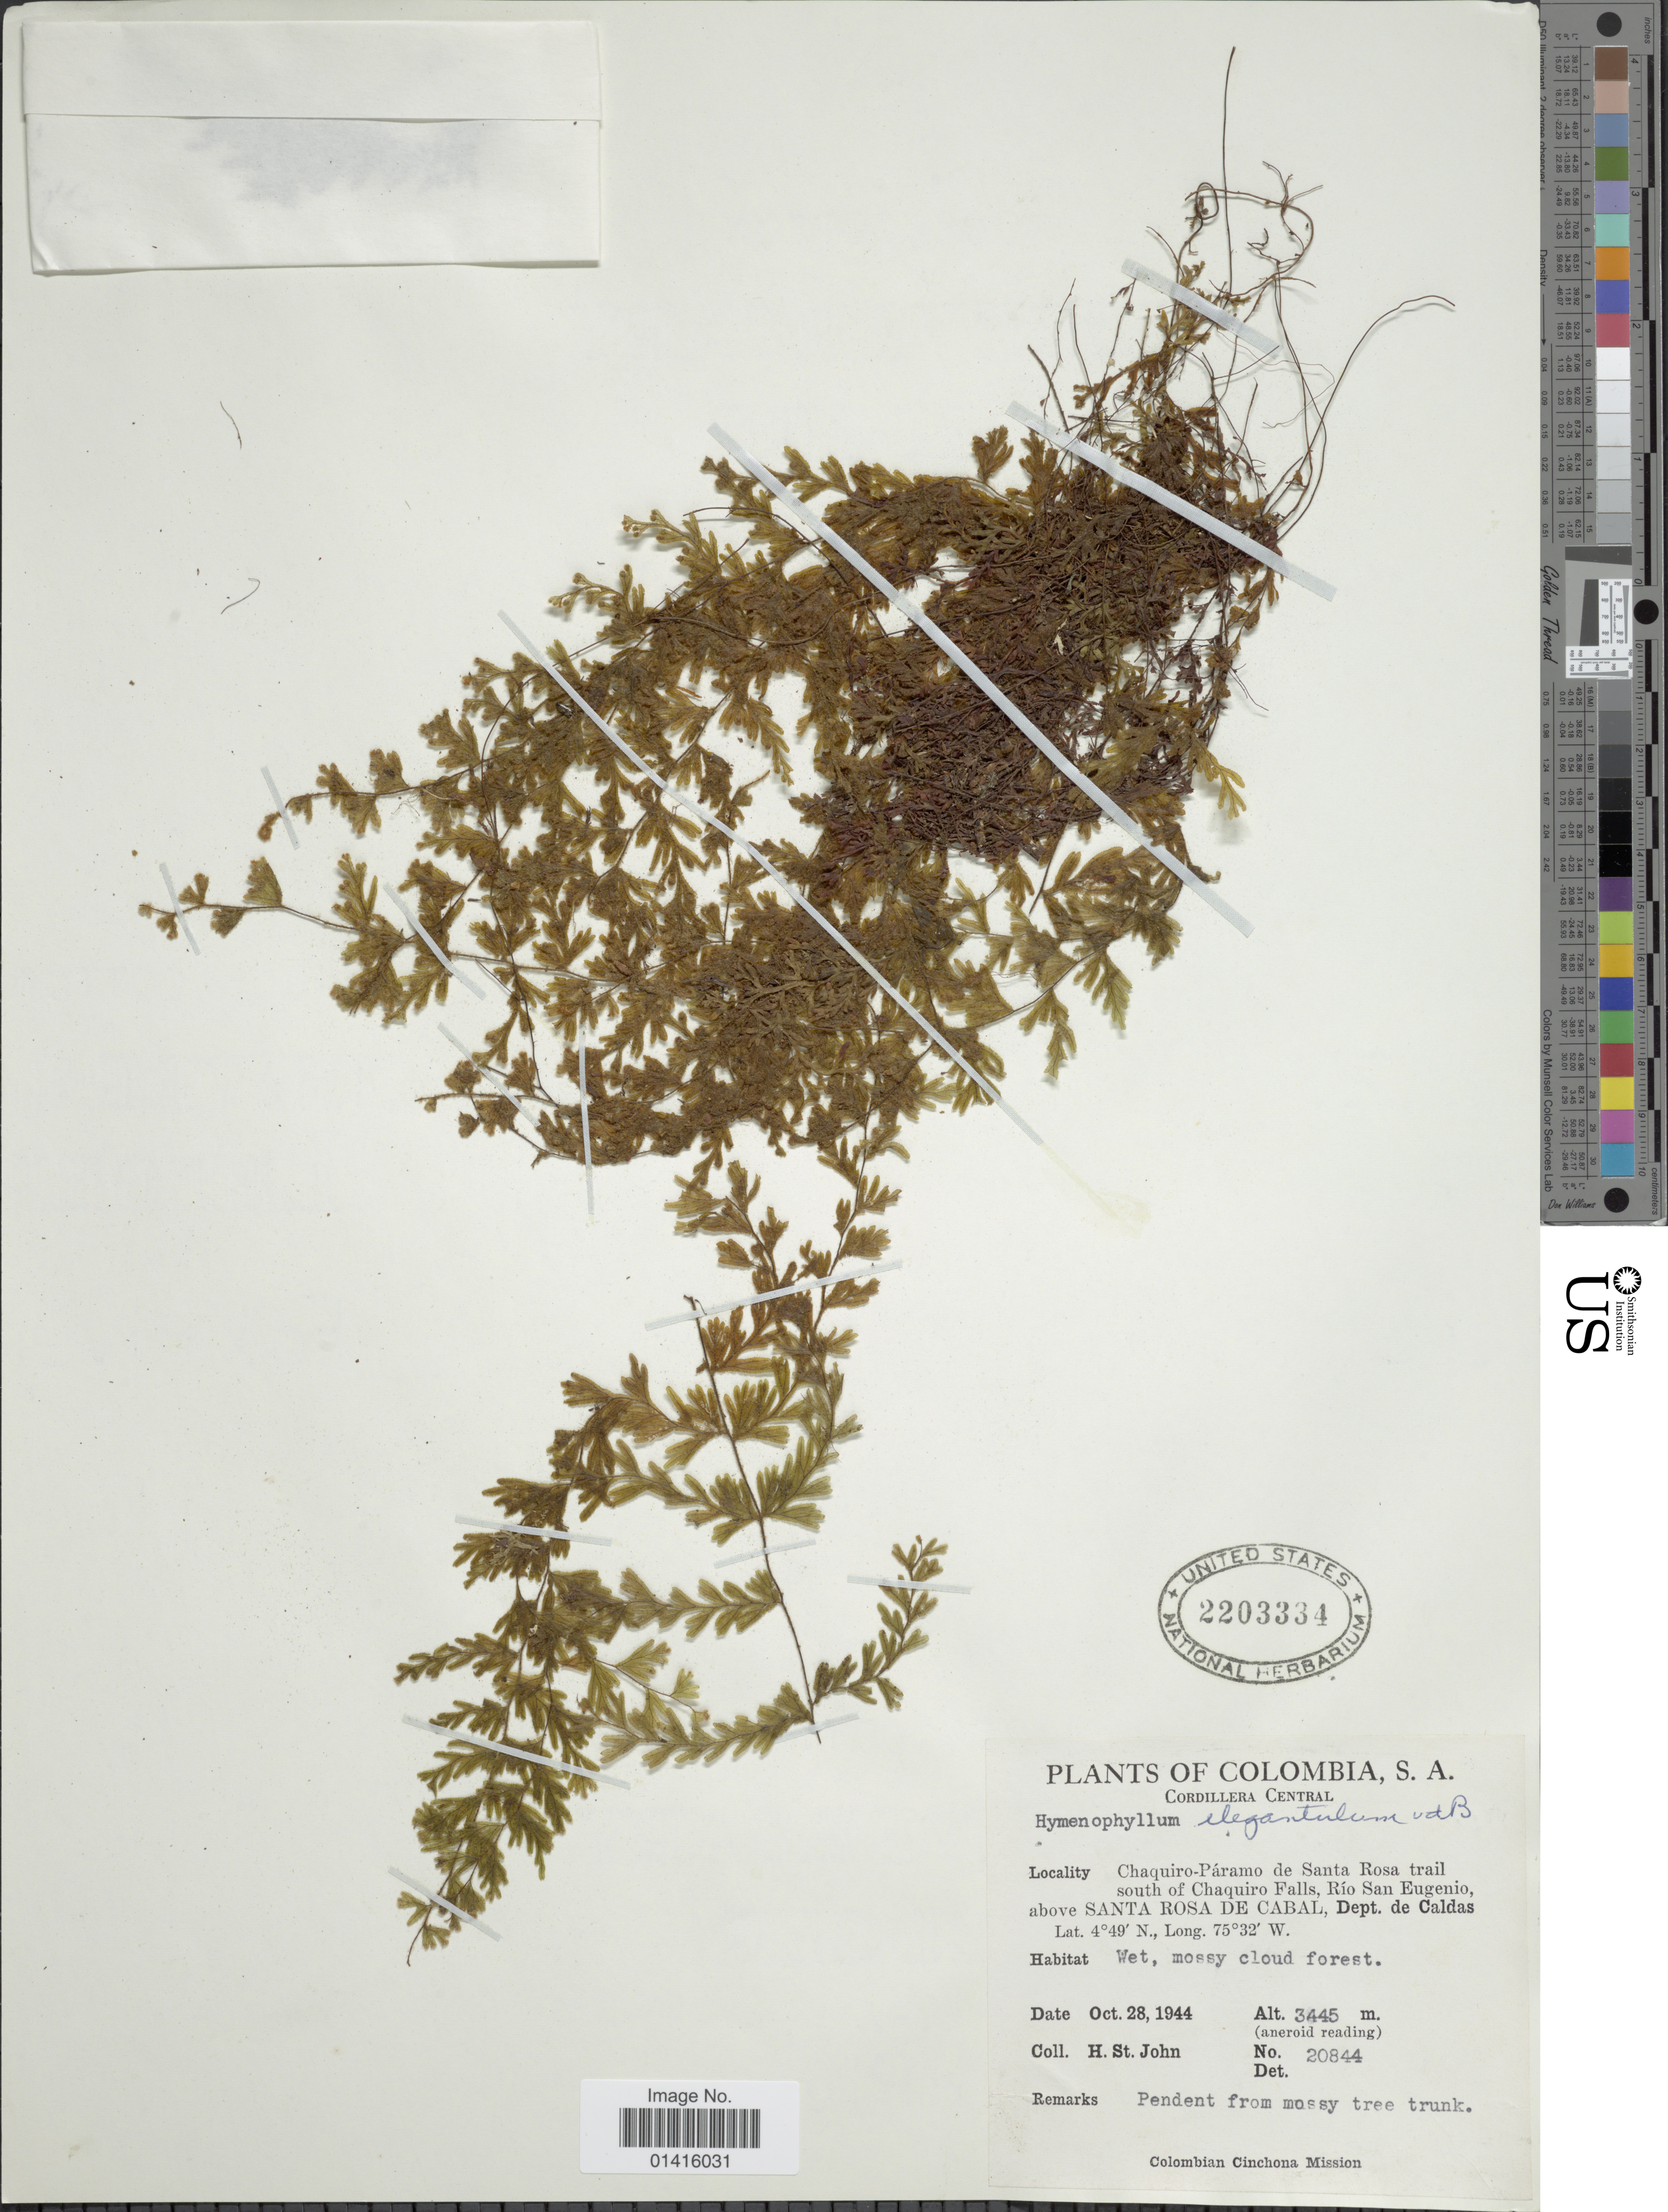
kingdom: Plantae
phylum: Tracheophyta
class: Polypodiopsida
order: Hymenophyllales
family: Hymenophyllaceae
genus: Hymenophyllum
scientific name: Hymenophyllum elegantulum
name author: Bosch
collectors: H. St. John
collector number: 20844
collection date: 1944-10-28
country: Colombia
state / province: Caldas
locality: Colombia, S.A., Cordillera Central, Chaquiro-Páramo de Santa Rosa trail south of Chaquiro falls, Rio San Eugenio, above Santa Rosa de Cabal, dept. de Caldas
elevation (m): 3445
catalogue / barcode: US 2203334